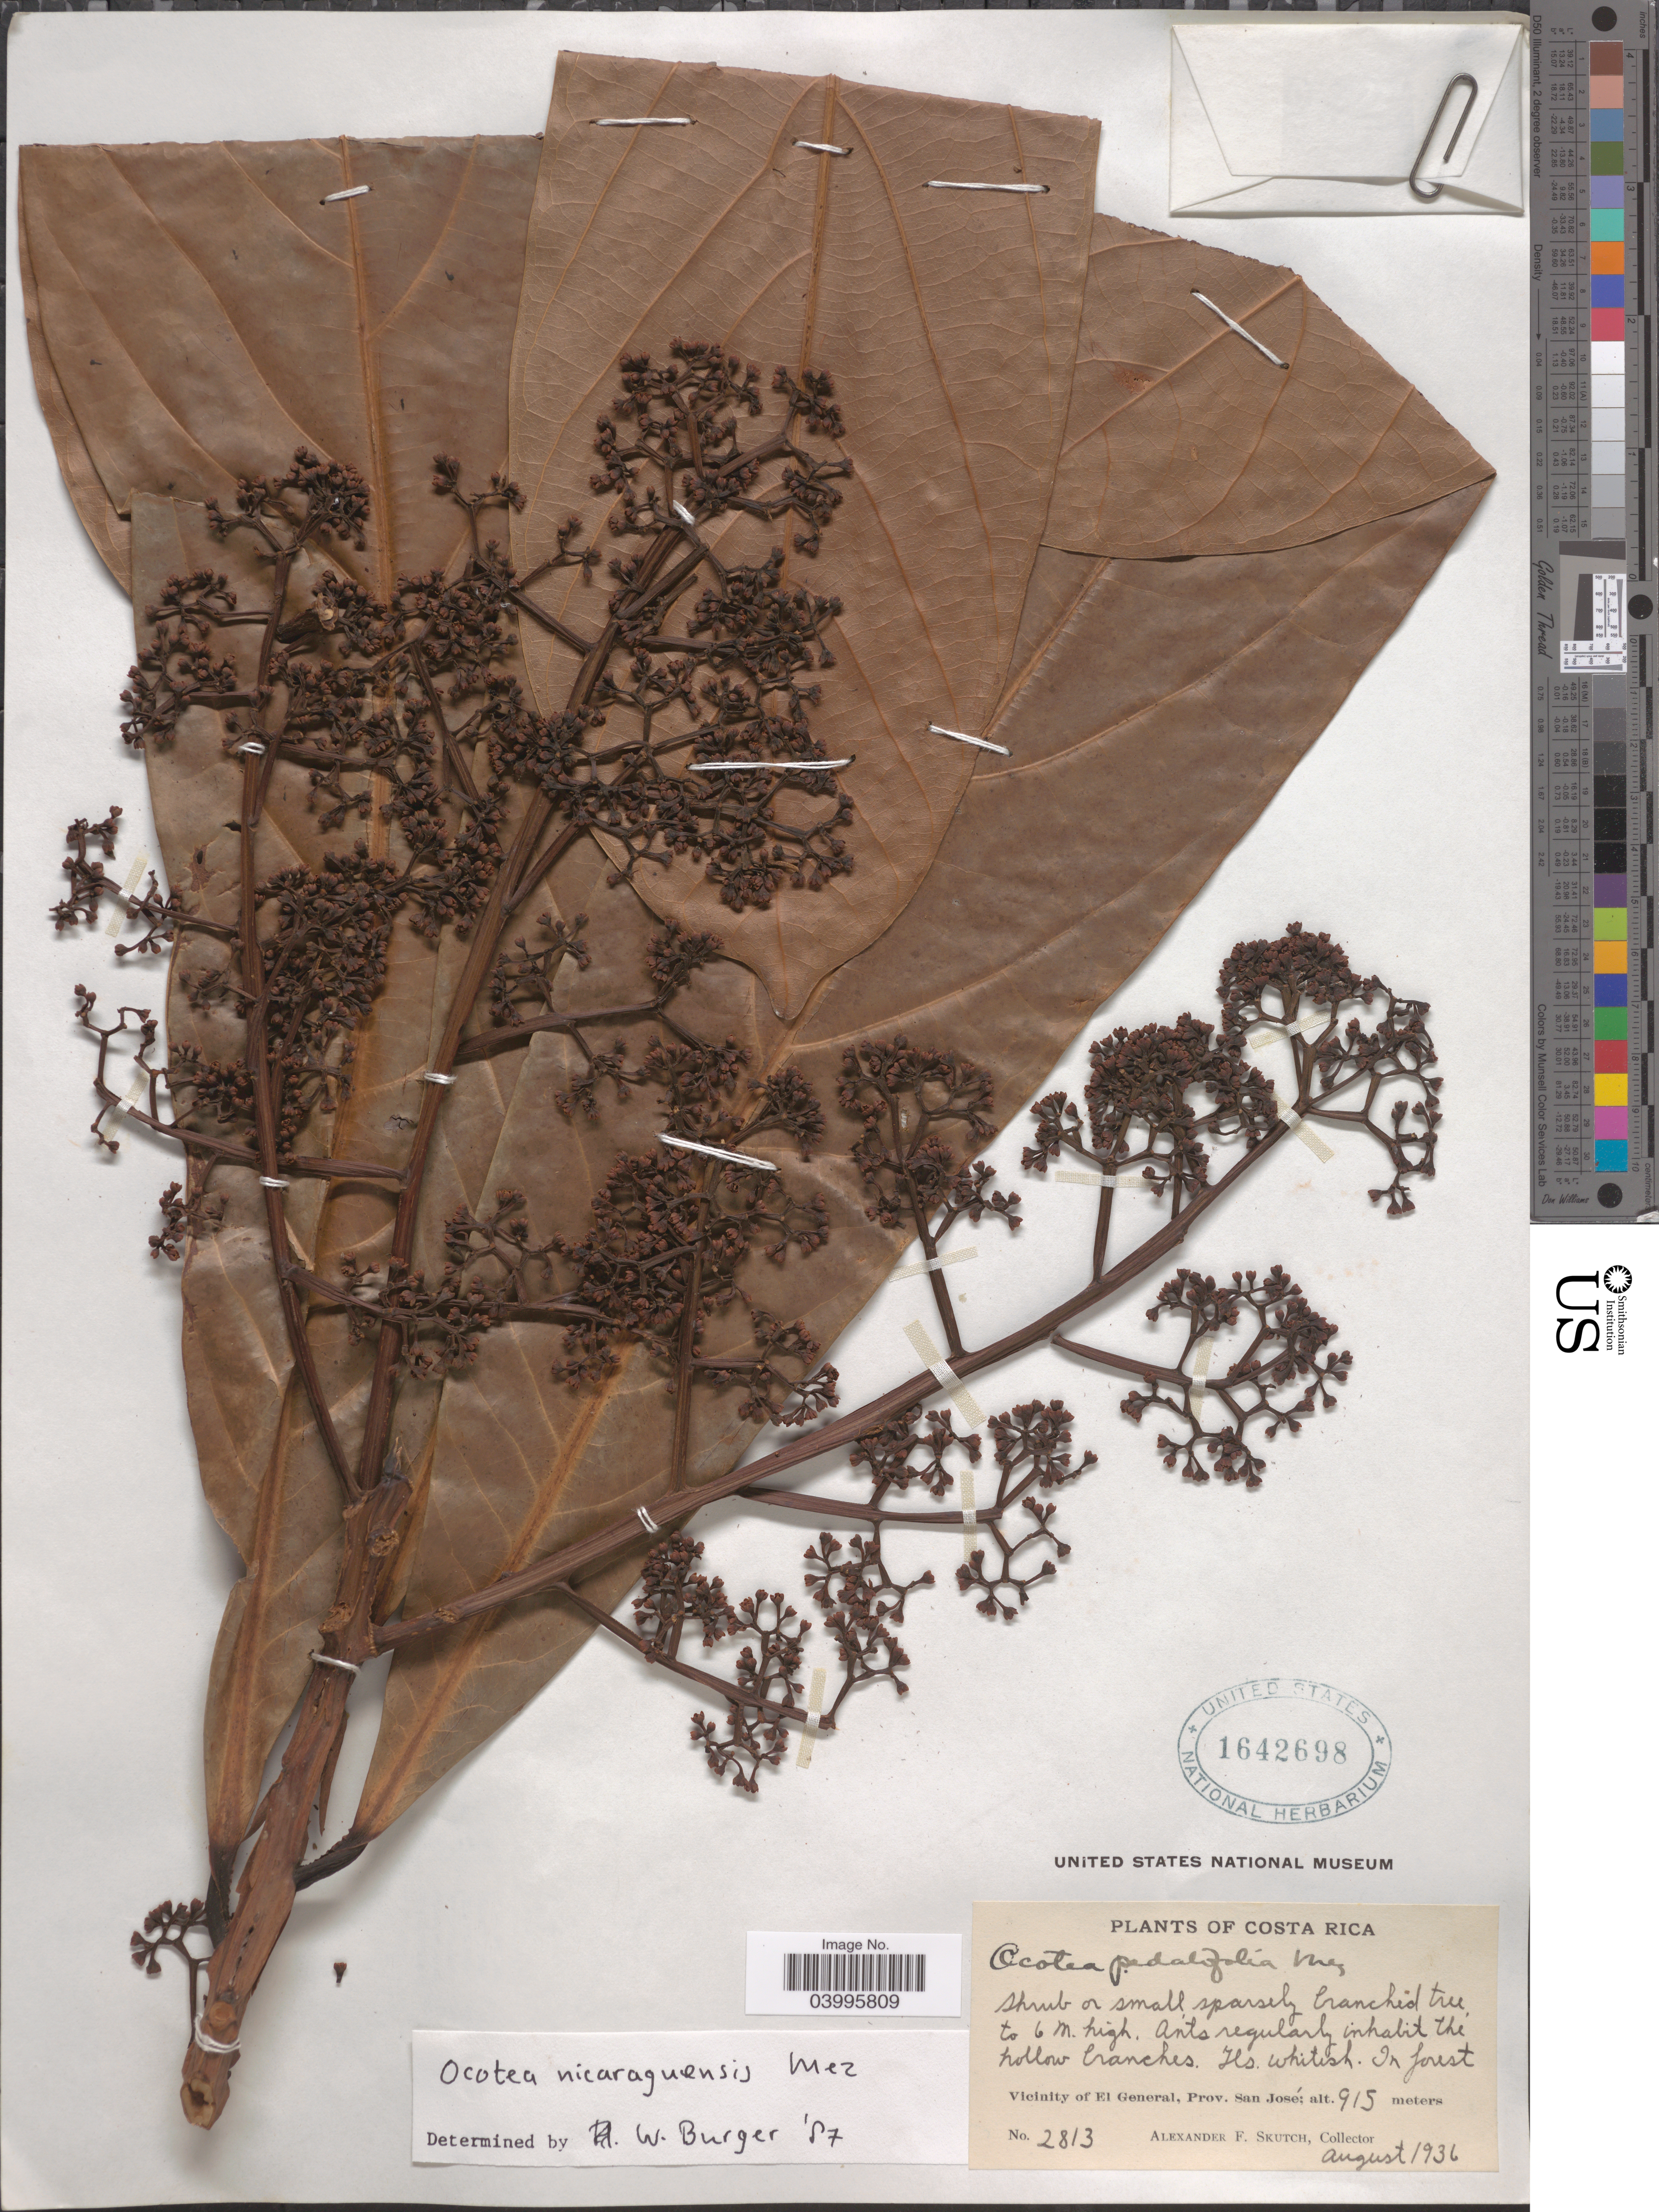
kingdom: Plantae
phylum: Tracheophyta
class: Magnoliopsida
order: Laurales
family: Lauraceae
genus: Ocotea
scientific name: Ocotea nicaraguensis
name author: Mez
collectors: A. F. Skutch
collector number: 2813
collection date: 1936-08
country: Costa Rica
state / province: San José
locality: Vicinity of El General.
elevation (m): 915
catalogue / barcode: US 1642698